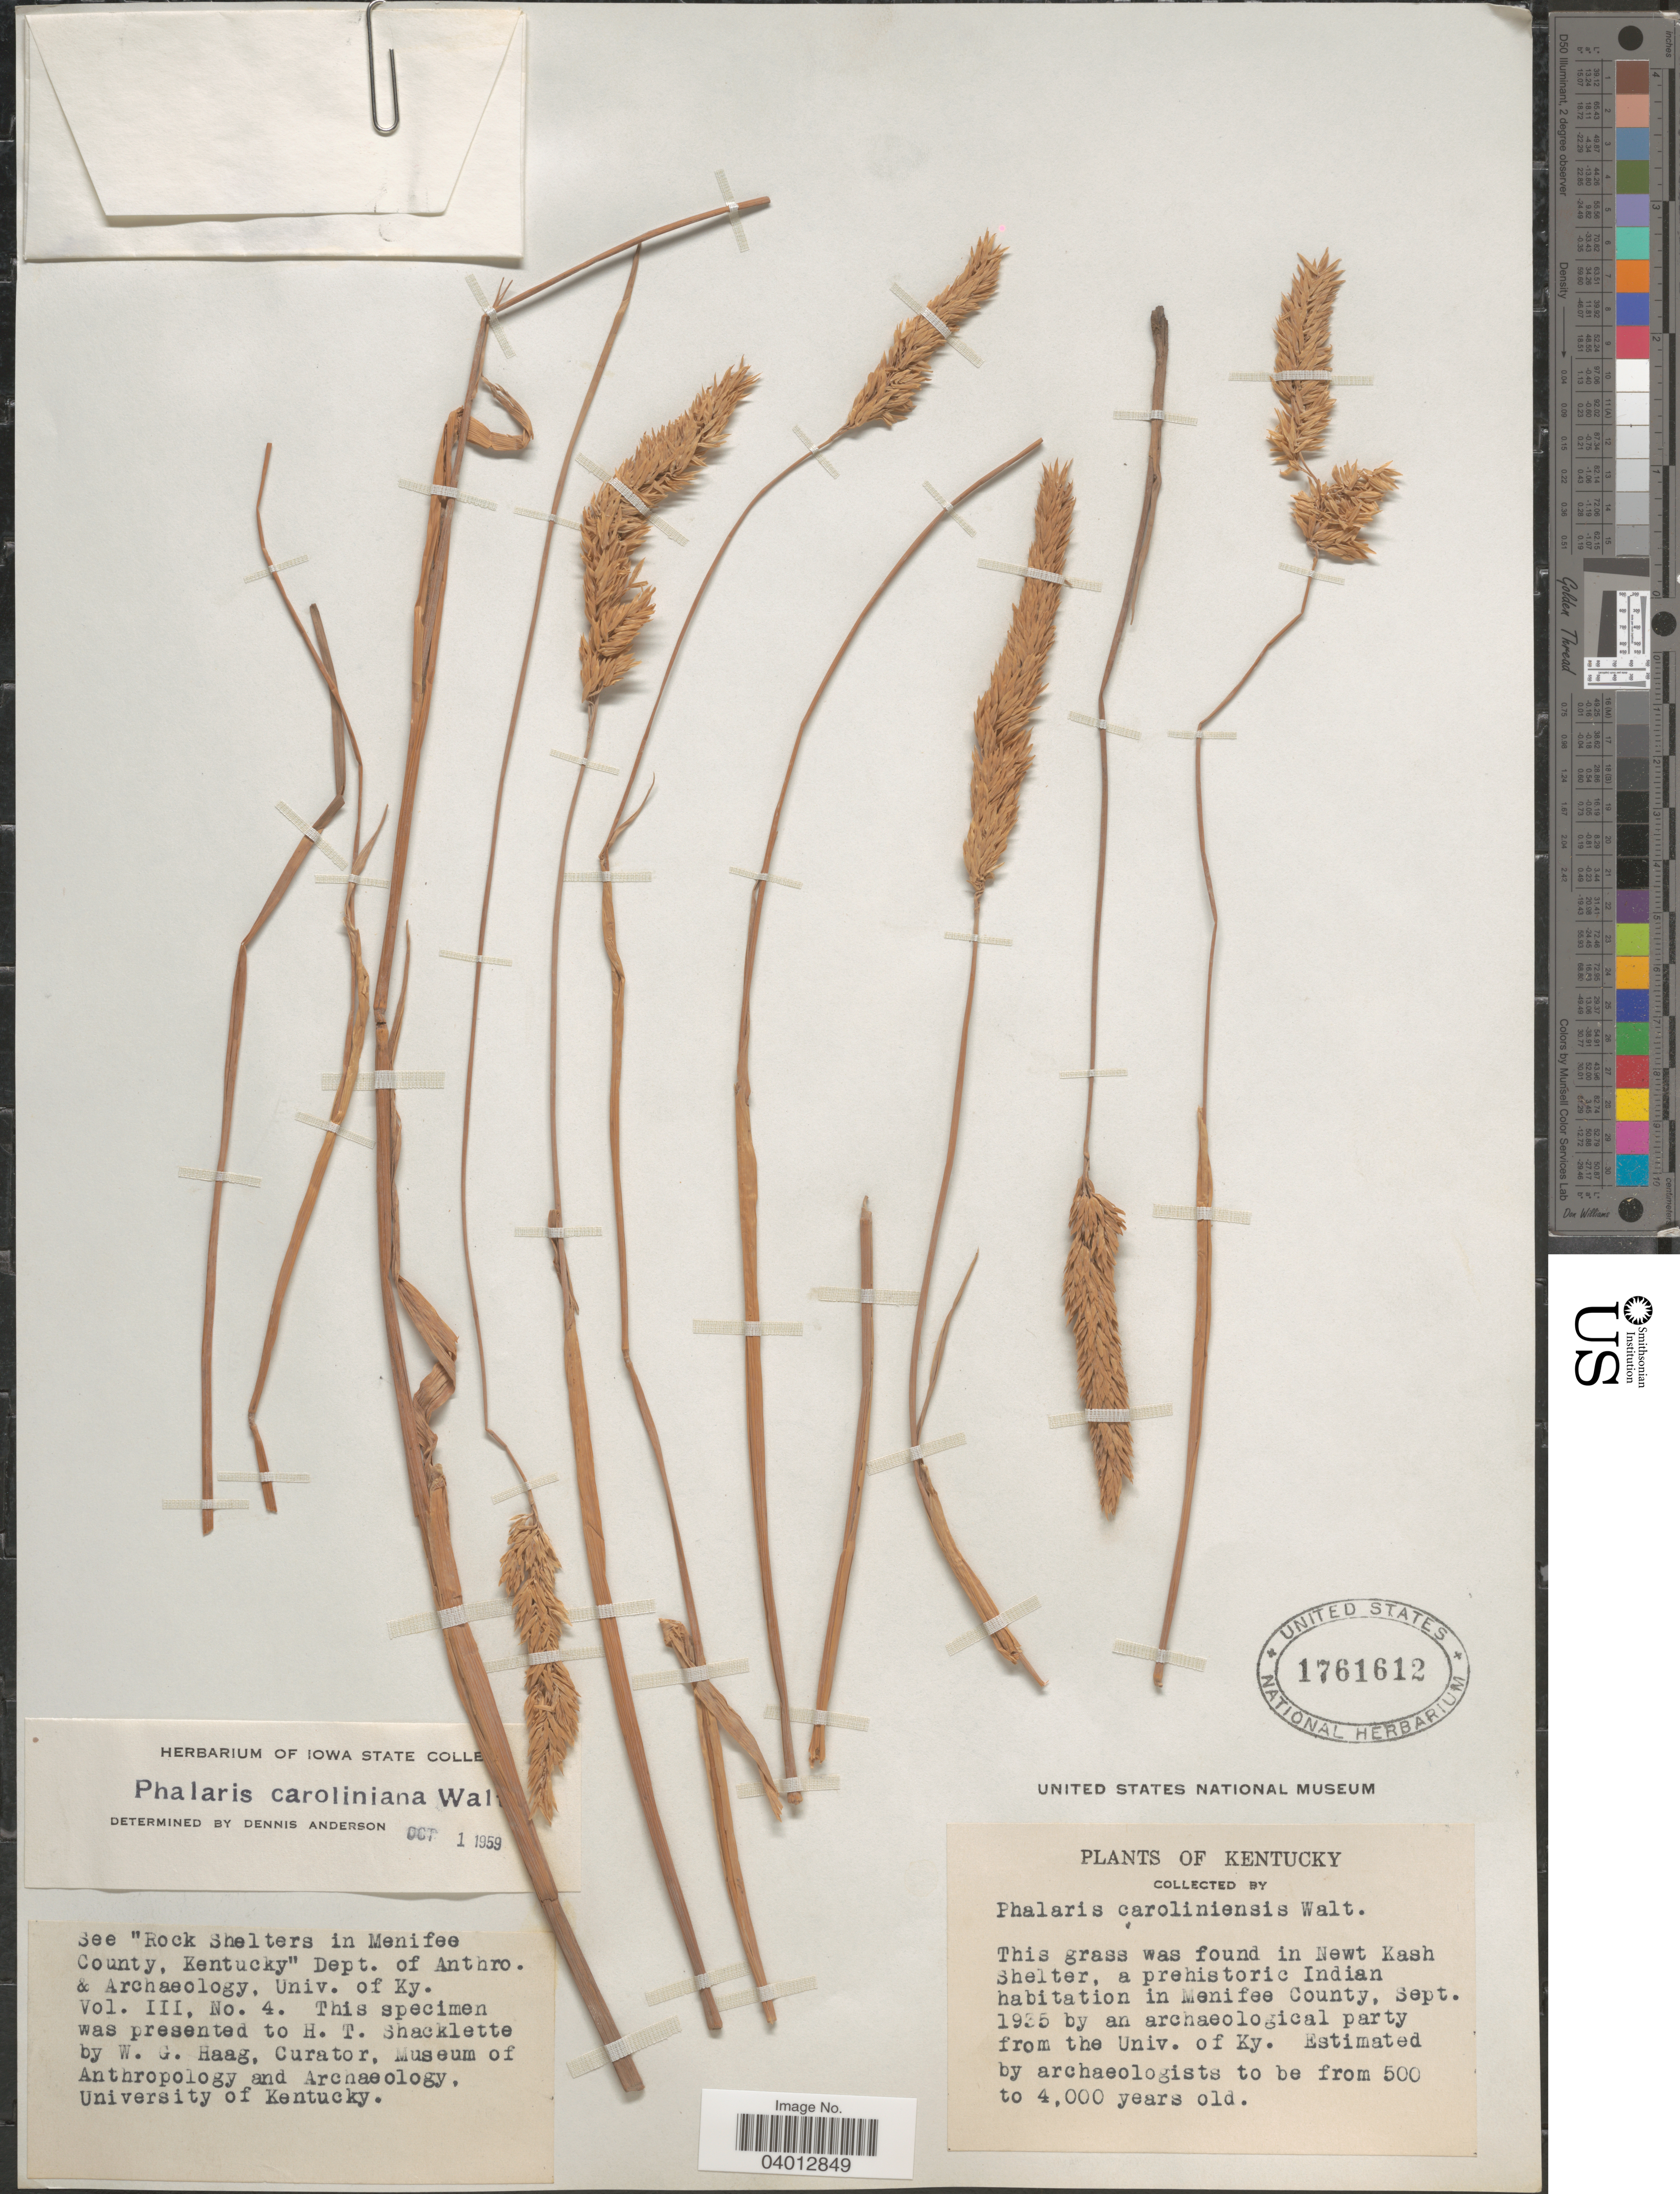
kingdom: Plantae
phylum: Tracheophyta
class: Liliopsida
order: Poales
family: Poaceae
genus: Phalaris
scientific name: Phalaris caroliniana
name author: Walter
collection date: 1935-09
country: United States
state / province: Kentucky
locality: In Newt Kash Shelter, a prehistoric Indian habitation in Menifee County.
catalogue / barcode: US 1761612